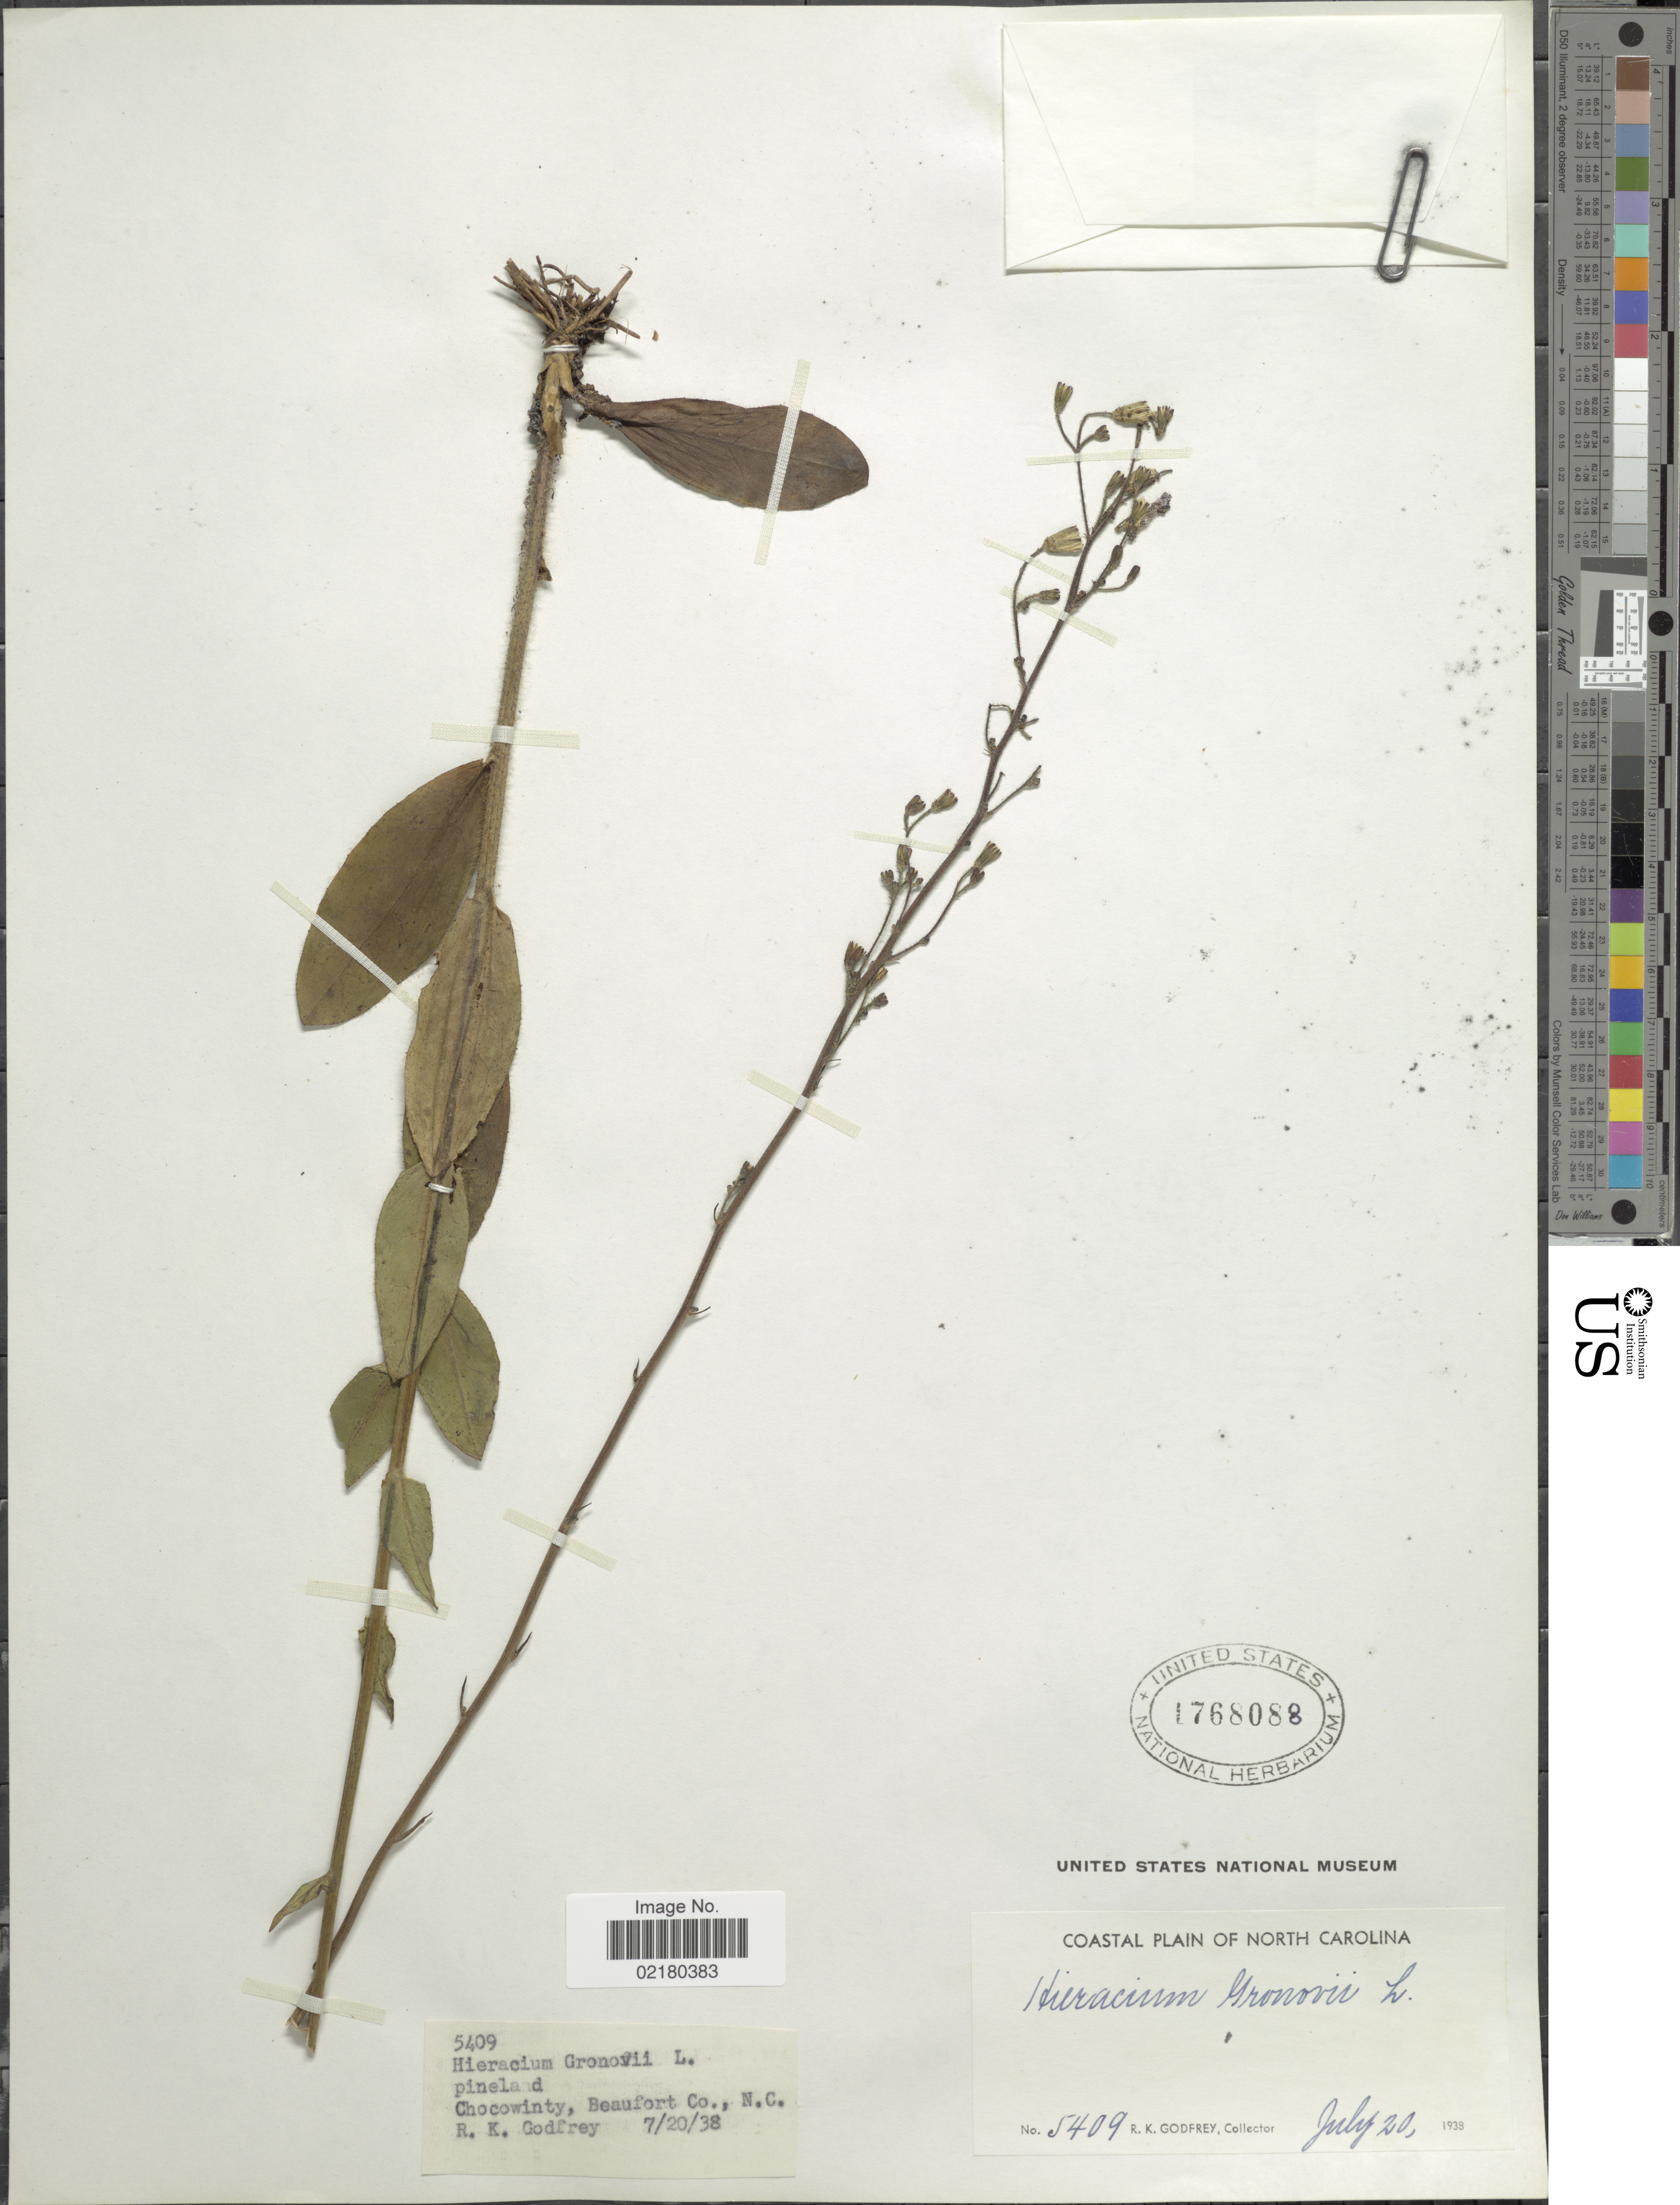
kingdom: Plantae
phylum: Tracheophyta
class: Magnoliopsida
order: Asterales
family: Asteraceae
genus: Hieracium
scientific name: Hieracium gronovii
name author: L.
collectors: R. K. Godfrey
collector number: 5409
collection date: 1938-07-20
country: United States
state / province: North Carolina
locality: Coastal Plain of North Carolina, pineland, Chocowinty, Beaufort Co.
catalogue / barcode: US 1768088